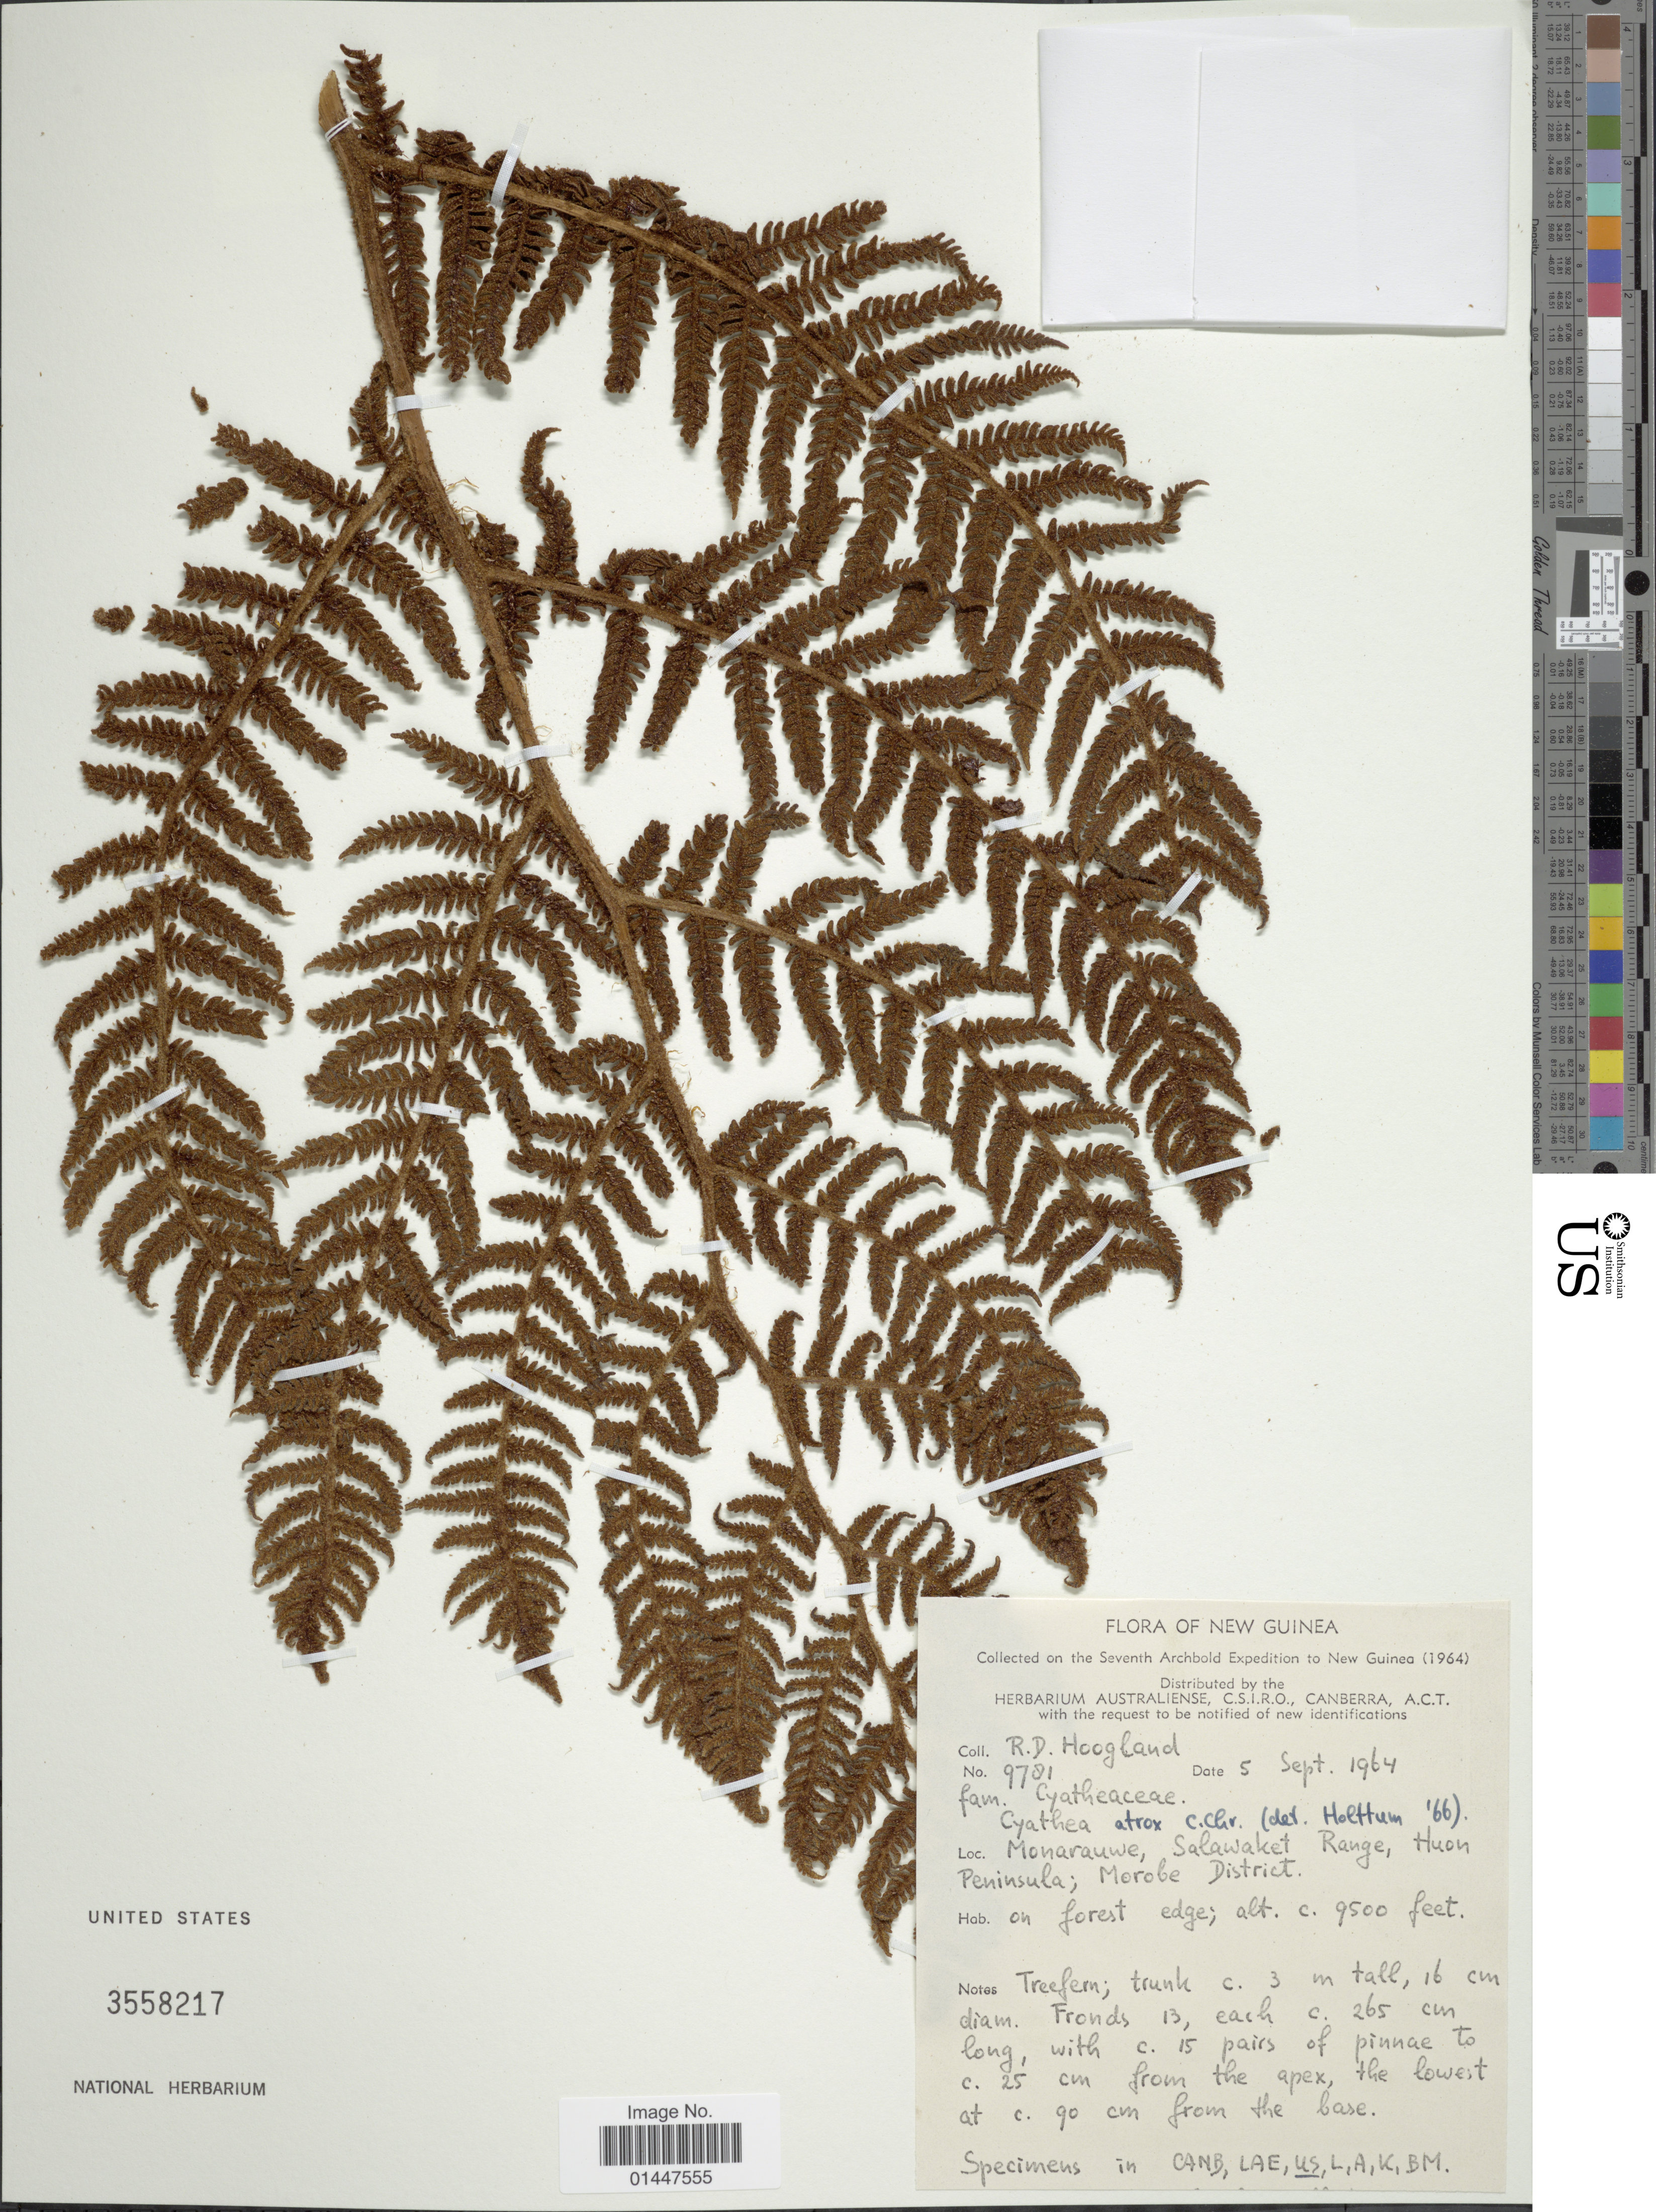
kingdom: Plantae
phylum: Tracheophyta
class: Polypodiopsida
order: Cyatheales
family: Cyatheaceae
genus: Sphaeropteris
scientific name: Sphaeropteris atrox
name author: (C. Chr.) R.M. Tryon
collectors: R. D. Hoogland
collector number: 9781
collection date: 1964-09-05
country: Papua New Guinea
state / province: Morobe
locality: New Guinea, Monarauwe, Salawaket Range, Huon Peninsula; Morobe District. on forest edge.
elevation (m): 2896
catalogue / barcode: US 3558217